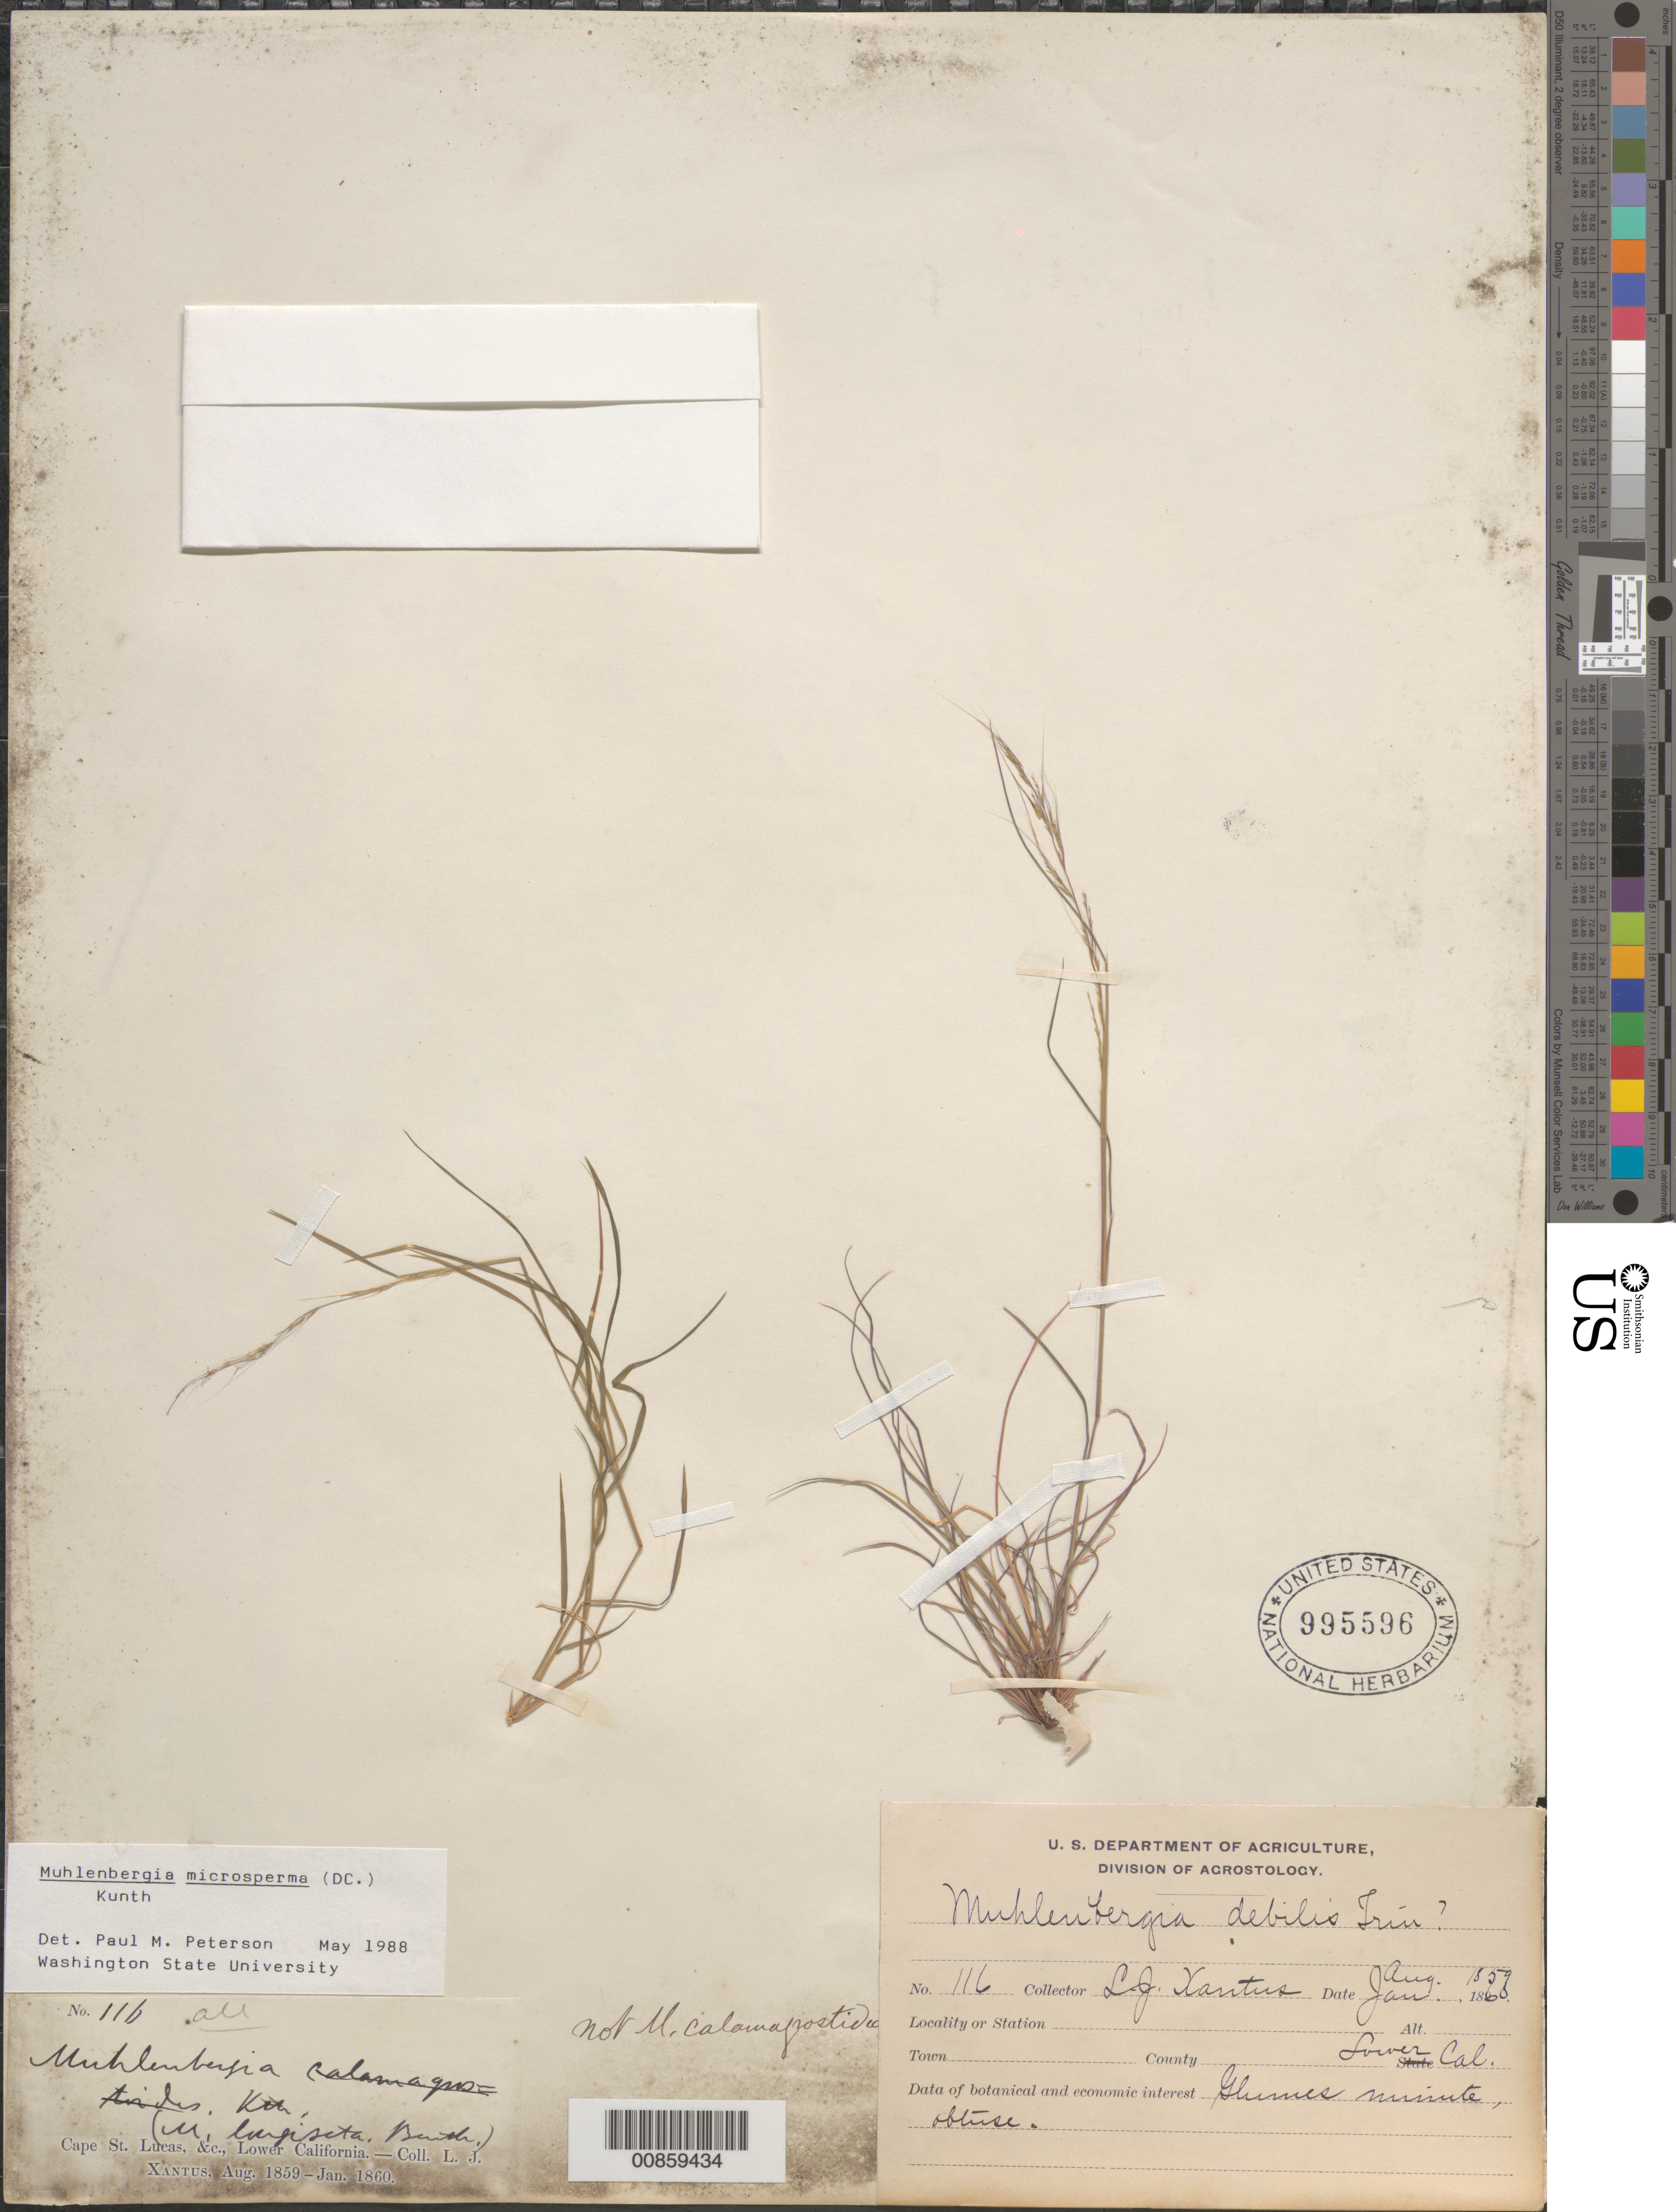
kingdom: Plantae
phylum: Tracheophyta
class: Liliopsida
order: Poales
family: Poaceae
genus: Muhlenbergia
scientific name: Muhlenbergia microsperma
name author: (DC.) Kunth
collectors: F. L. Wynd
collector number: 116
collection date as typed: Jan 1960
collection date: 1960-01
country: Mexico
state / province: Baja California Sur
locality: Cape St. Lucas, B.C.S.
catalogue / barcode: US 995596